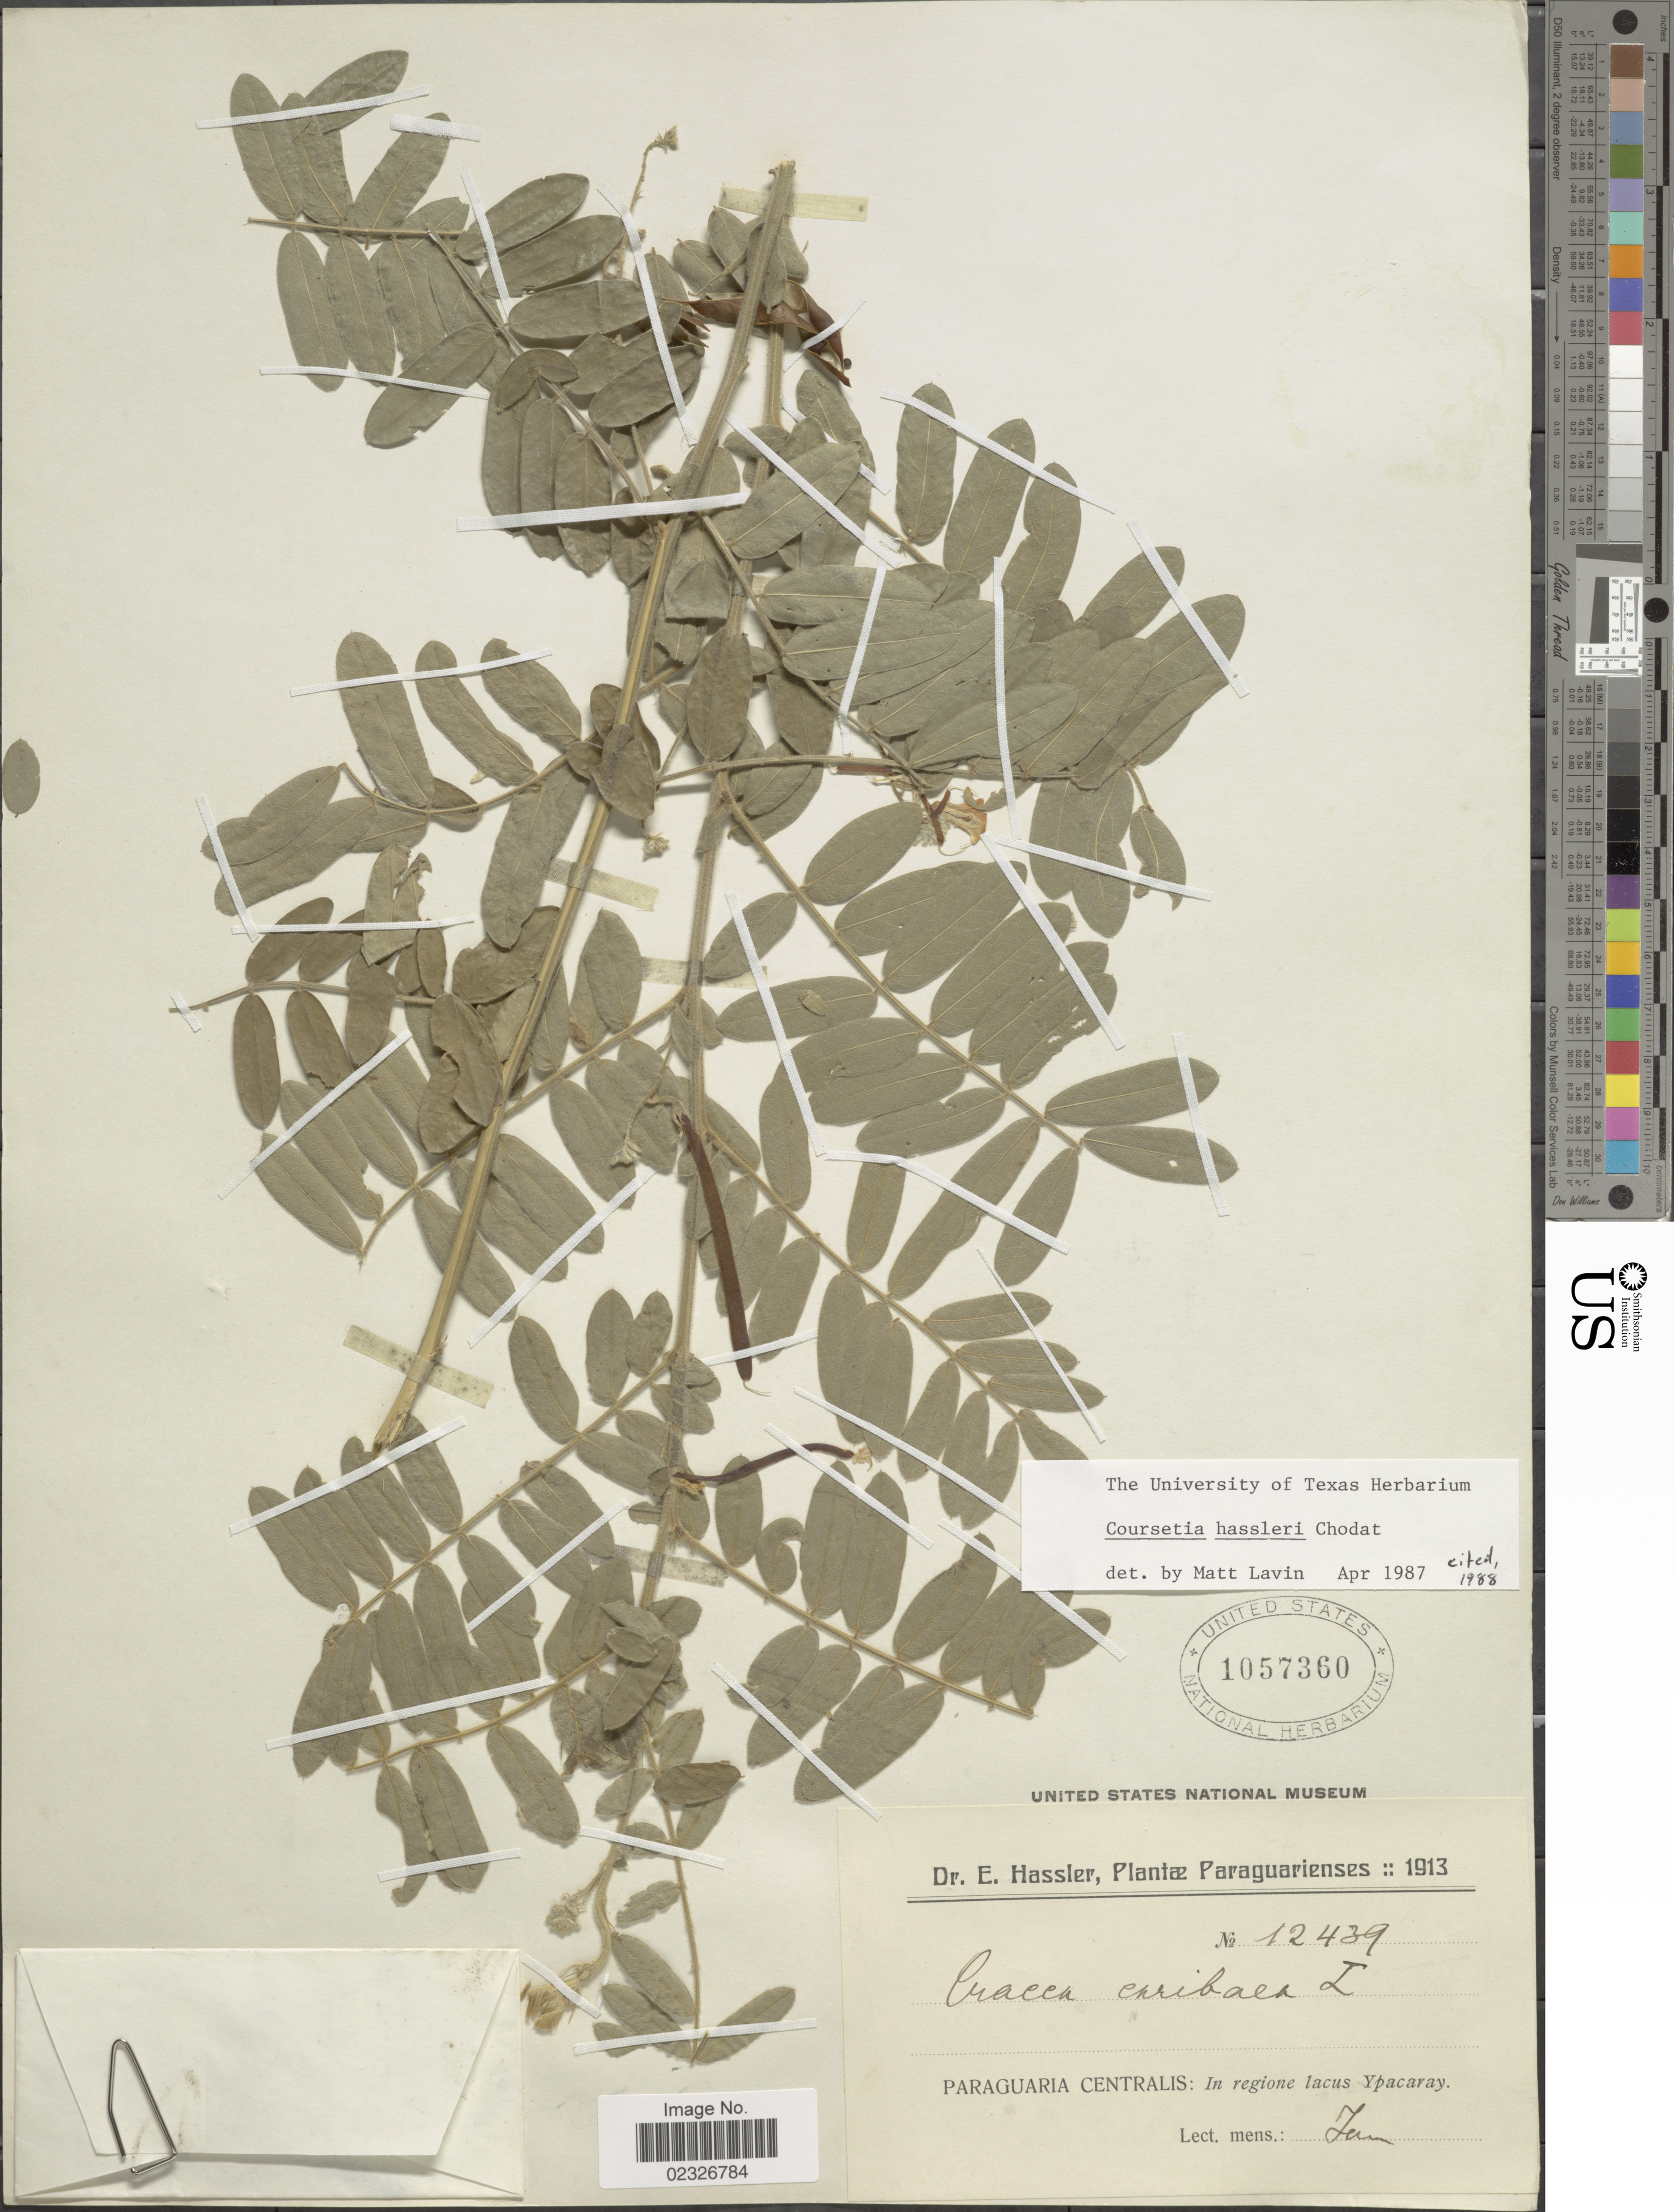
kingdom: Plantae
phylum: Tracheophyta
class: Magnoliopsida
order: Fabales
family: Fabaceae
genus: Coursetia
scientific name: Coursetia hassleri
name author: Chodat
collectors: E. Hassler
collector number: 12439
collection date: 1913-06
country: Paraguay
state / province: Central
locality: Paraguaria Centralis: In regione lacus Ypacaray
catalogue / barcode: US 1057360